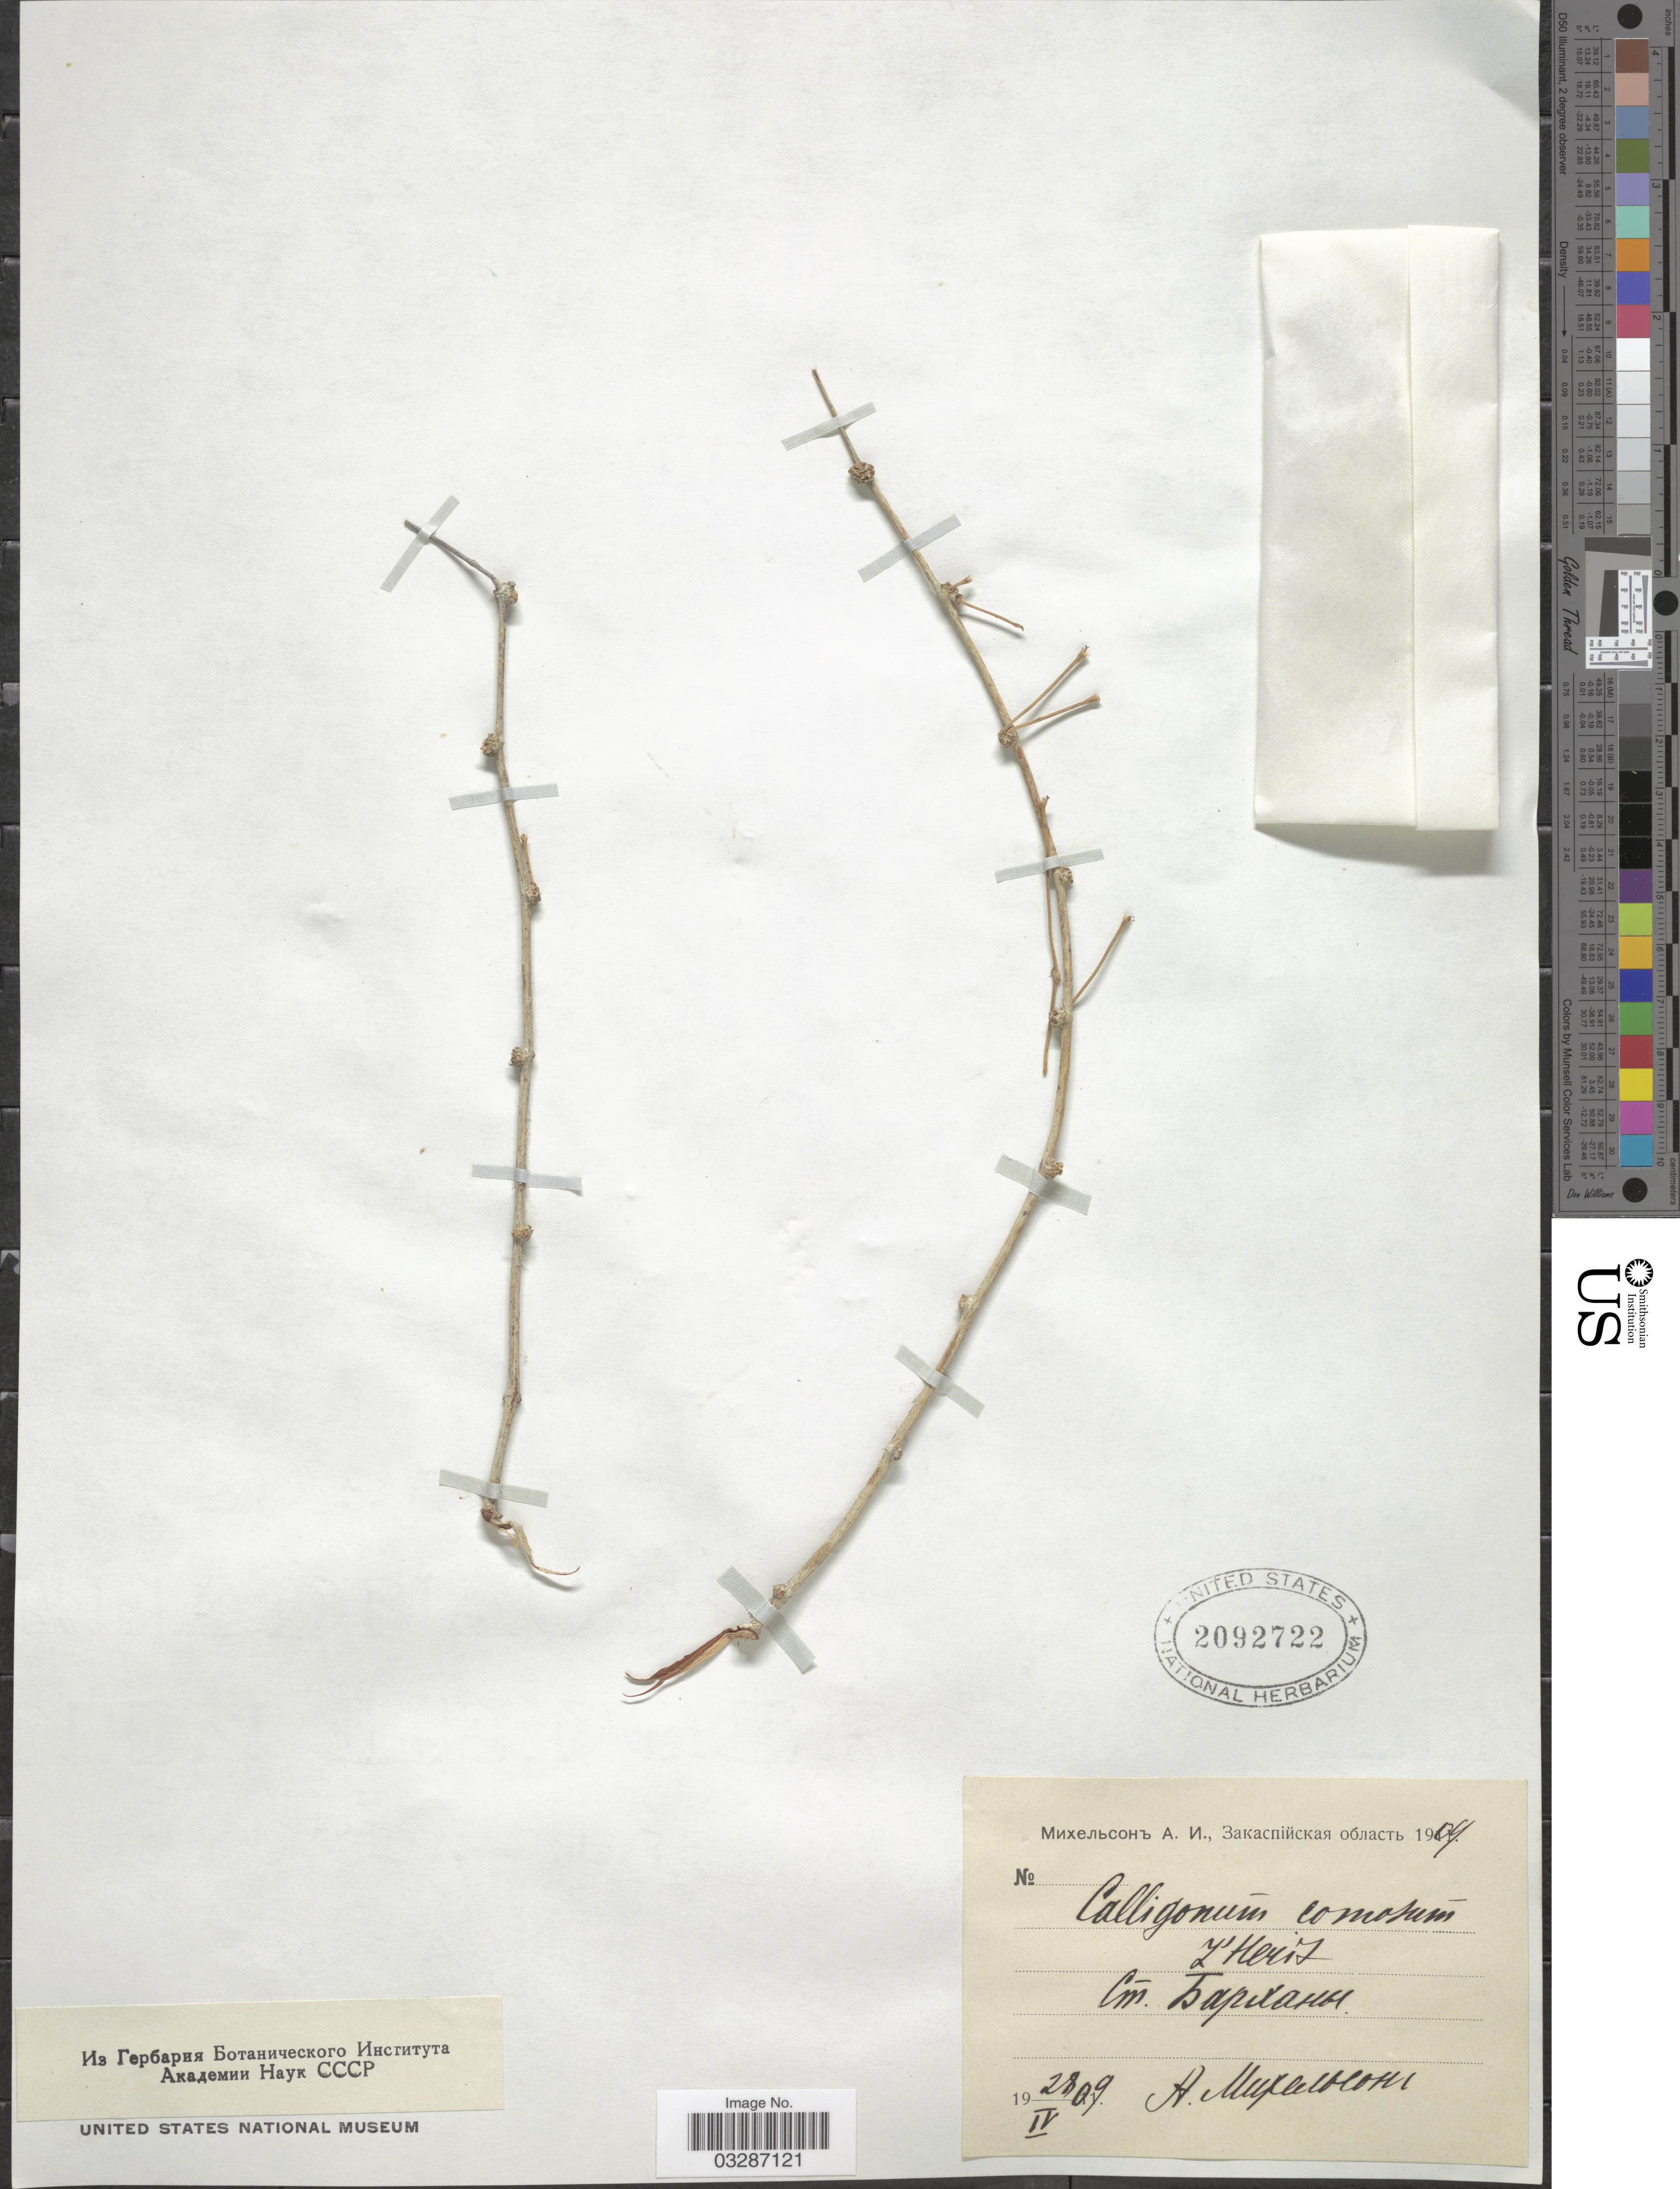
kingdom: Plantae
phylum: Tracheophyta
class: Magnoliopsida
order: Caryophyllales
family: Polygonaceae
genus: Calligonum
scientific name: Calligonum comosum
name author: L'Hér.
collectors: A. Mikhelson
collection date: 1909-04-28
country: Turkmenistan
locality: Railroad Station Barkhany.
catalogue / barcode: US 2092722